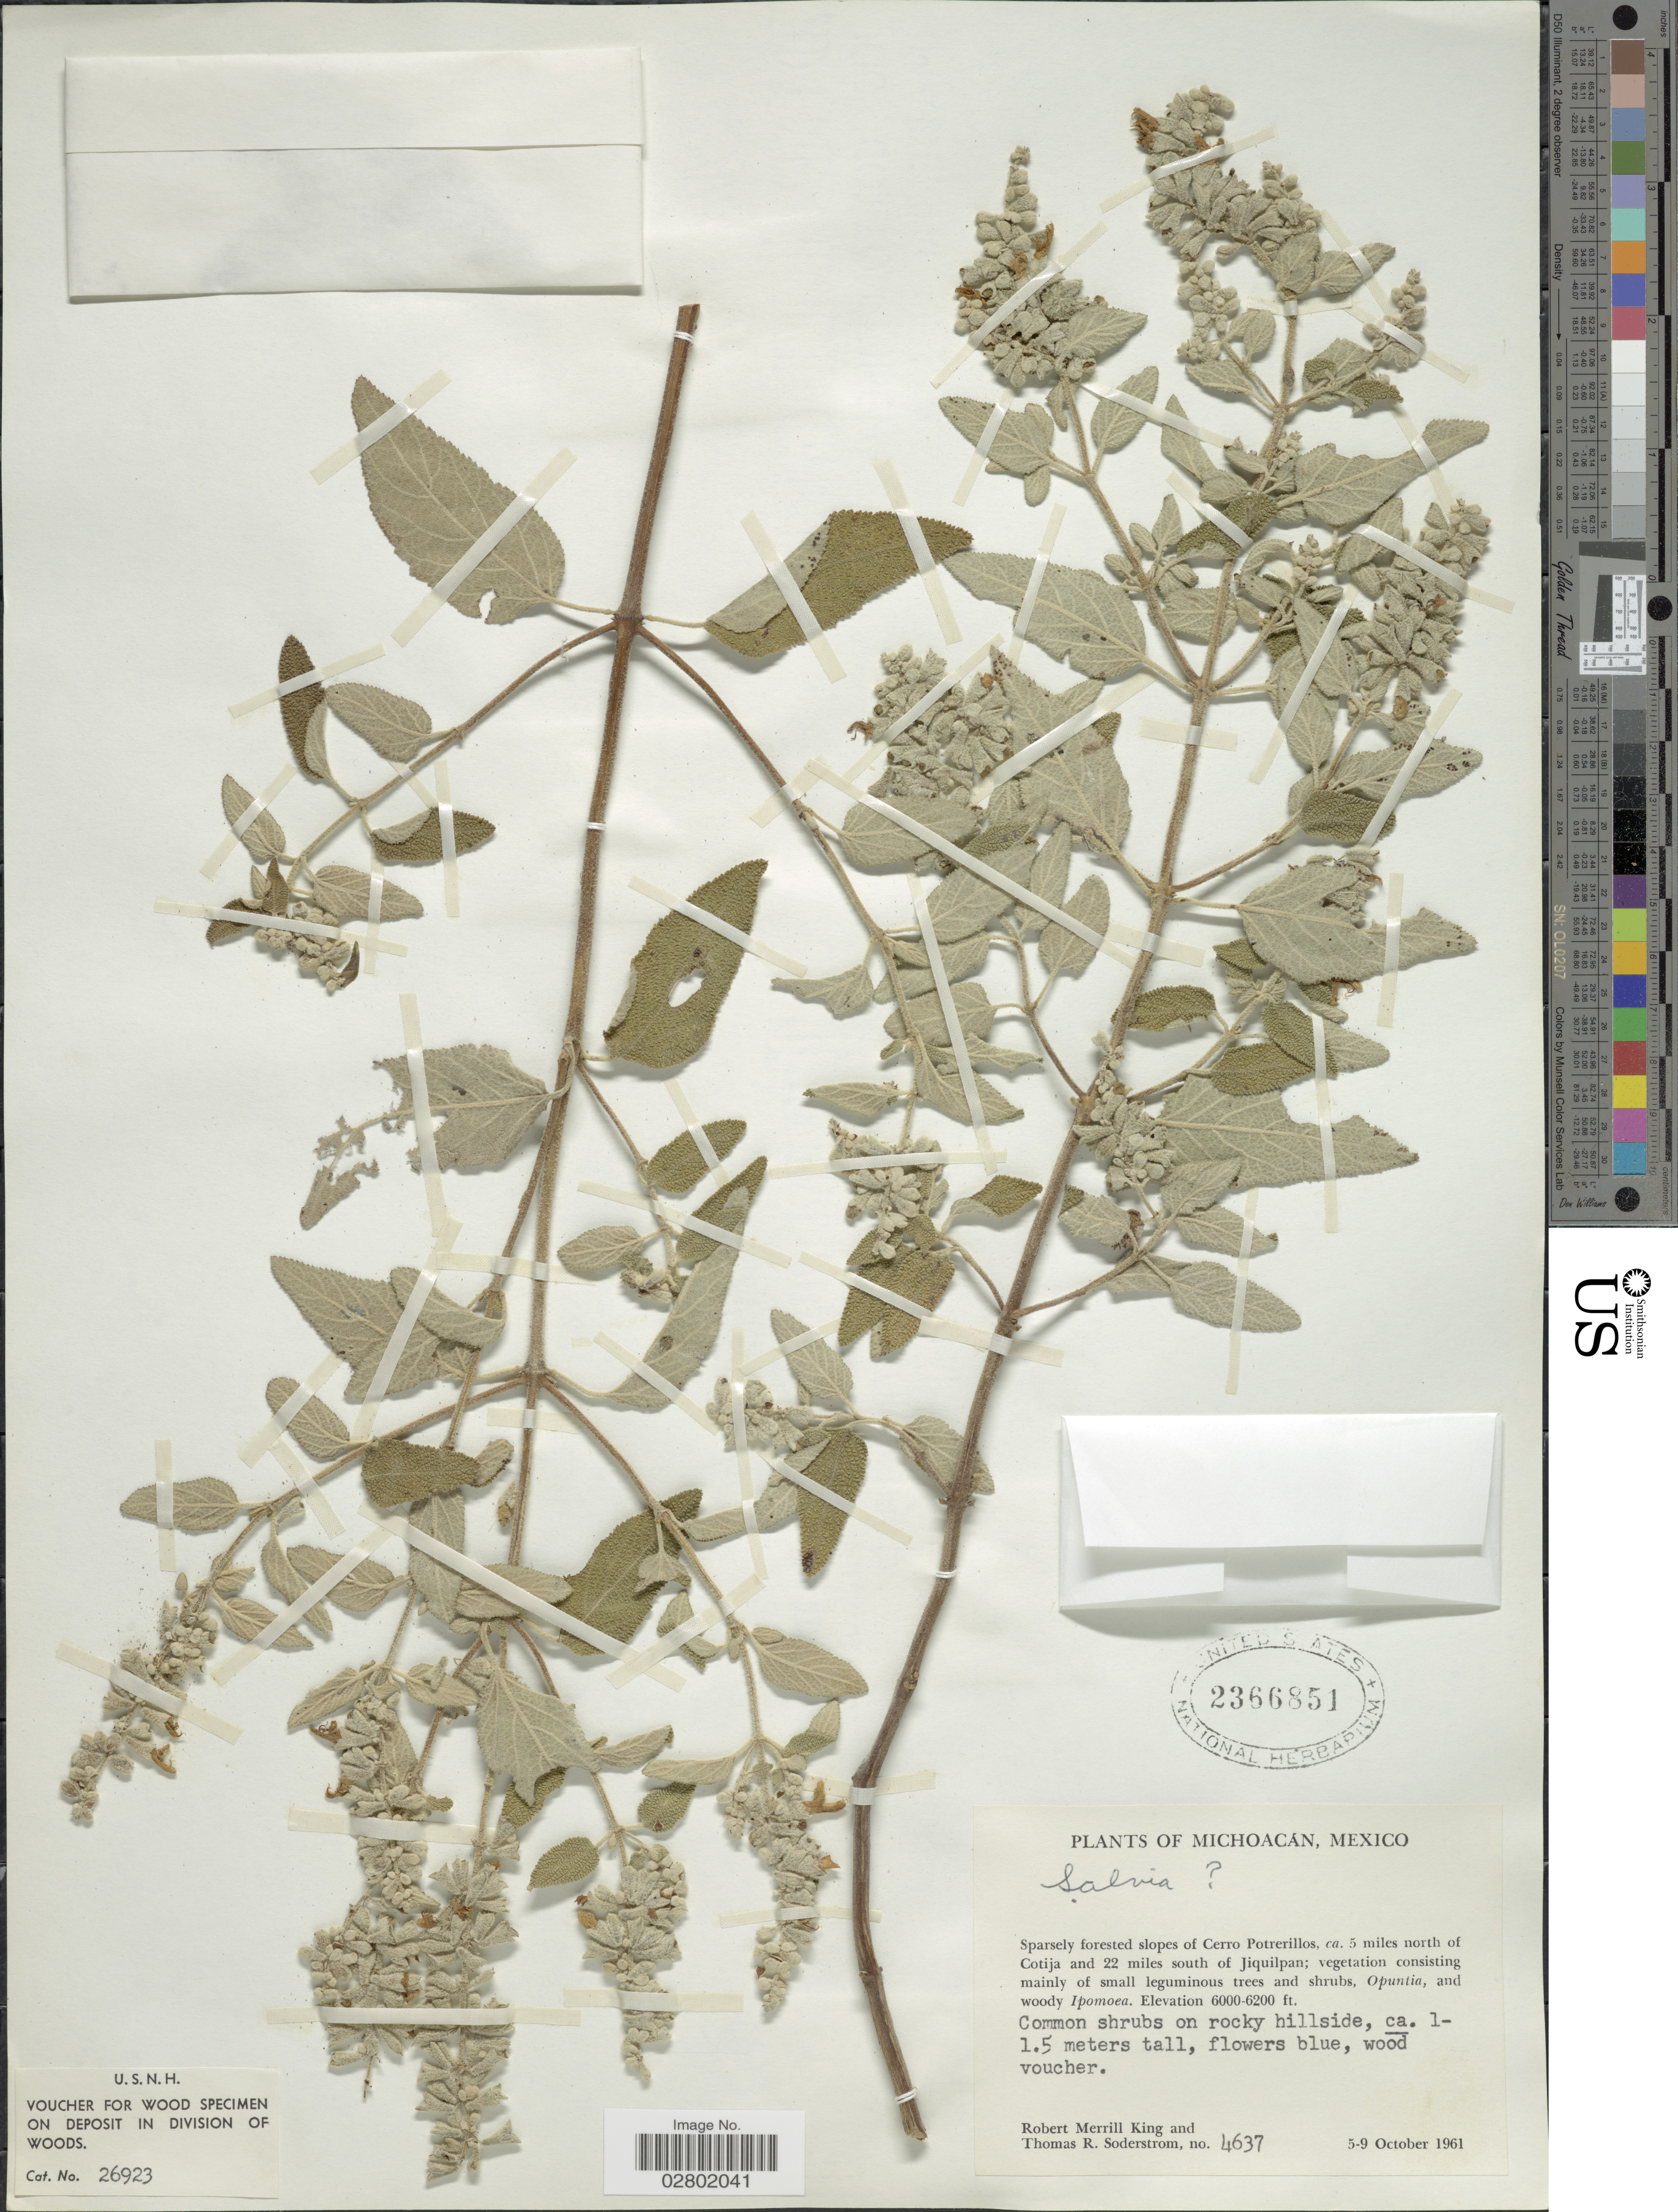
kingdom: Plantae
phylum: Tracheophyta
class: Magnoliopsida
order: Lamiales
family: Lamiaceae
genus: Salvia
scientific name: Salvia melissodora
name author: Lag.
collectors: R. M. King & T. R. Soderstrom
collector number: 4637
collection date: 1961-10-05/1961-10-09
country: Mexico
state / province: Michoacán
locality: Slopes of Cerro Potrerillos, ca. 5 miles north of Cotija and 22 miles south of Jiquilpan.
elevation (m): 1829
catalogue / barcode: US 2366851